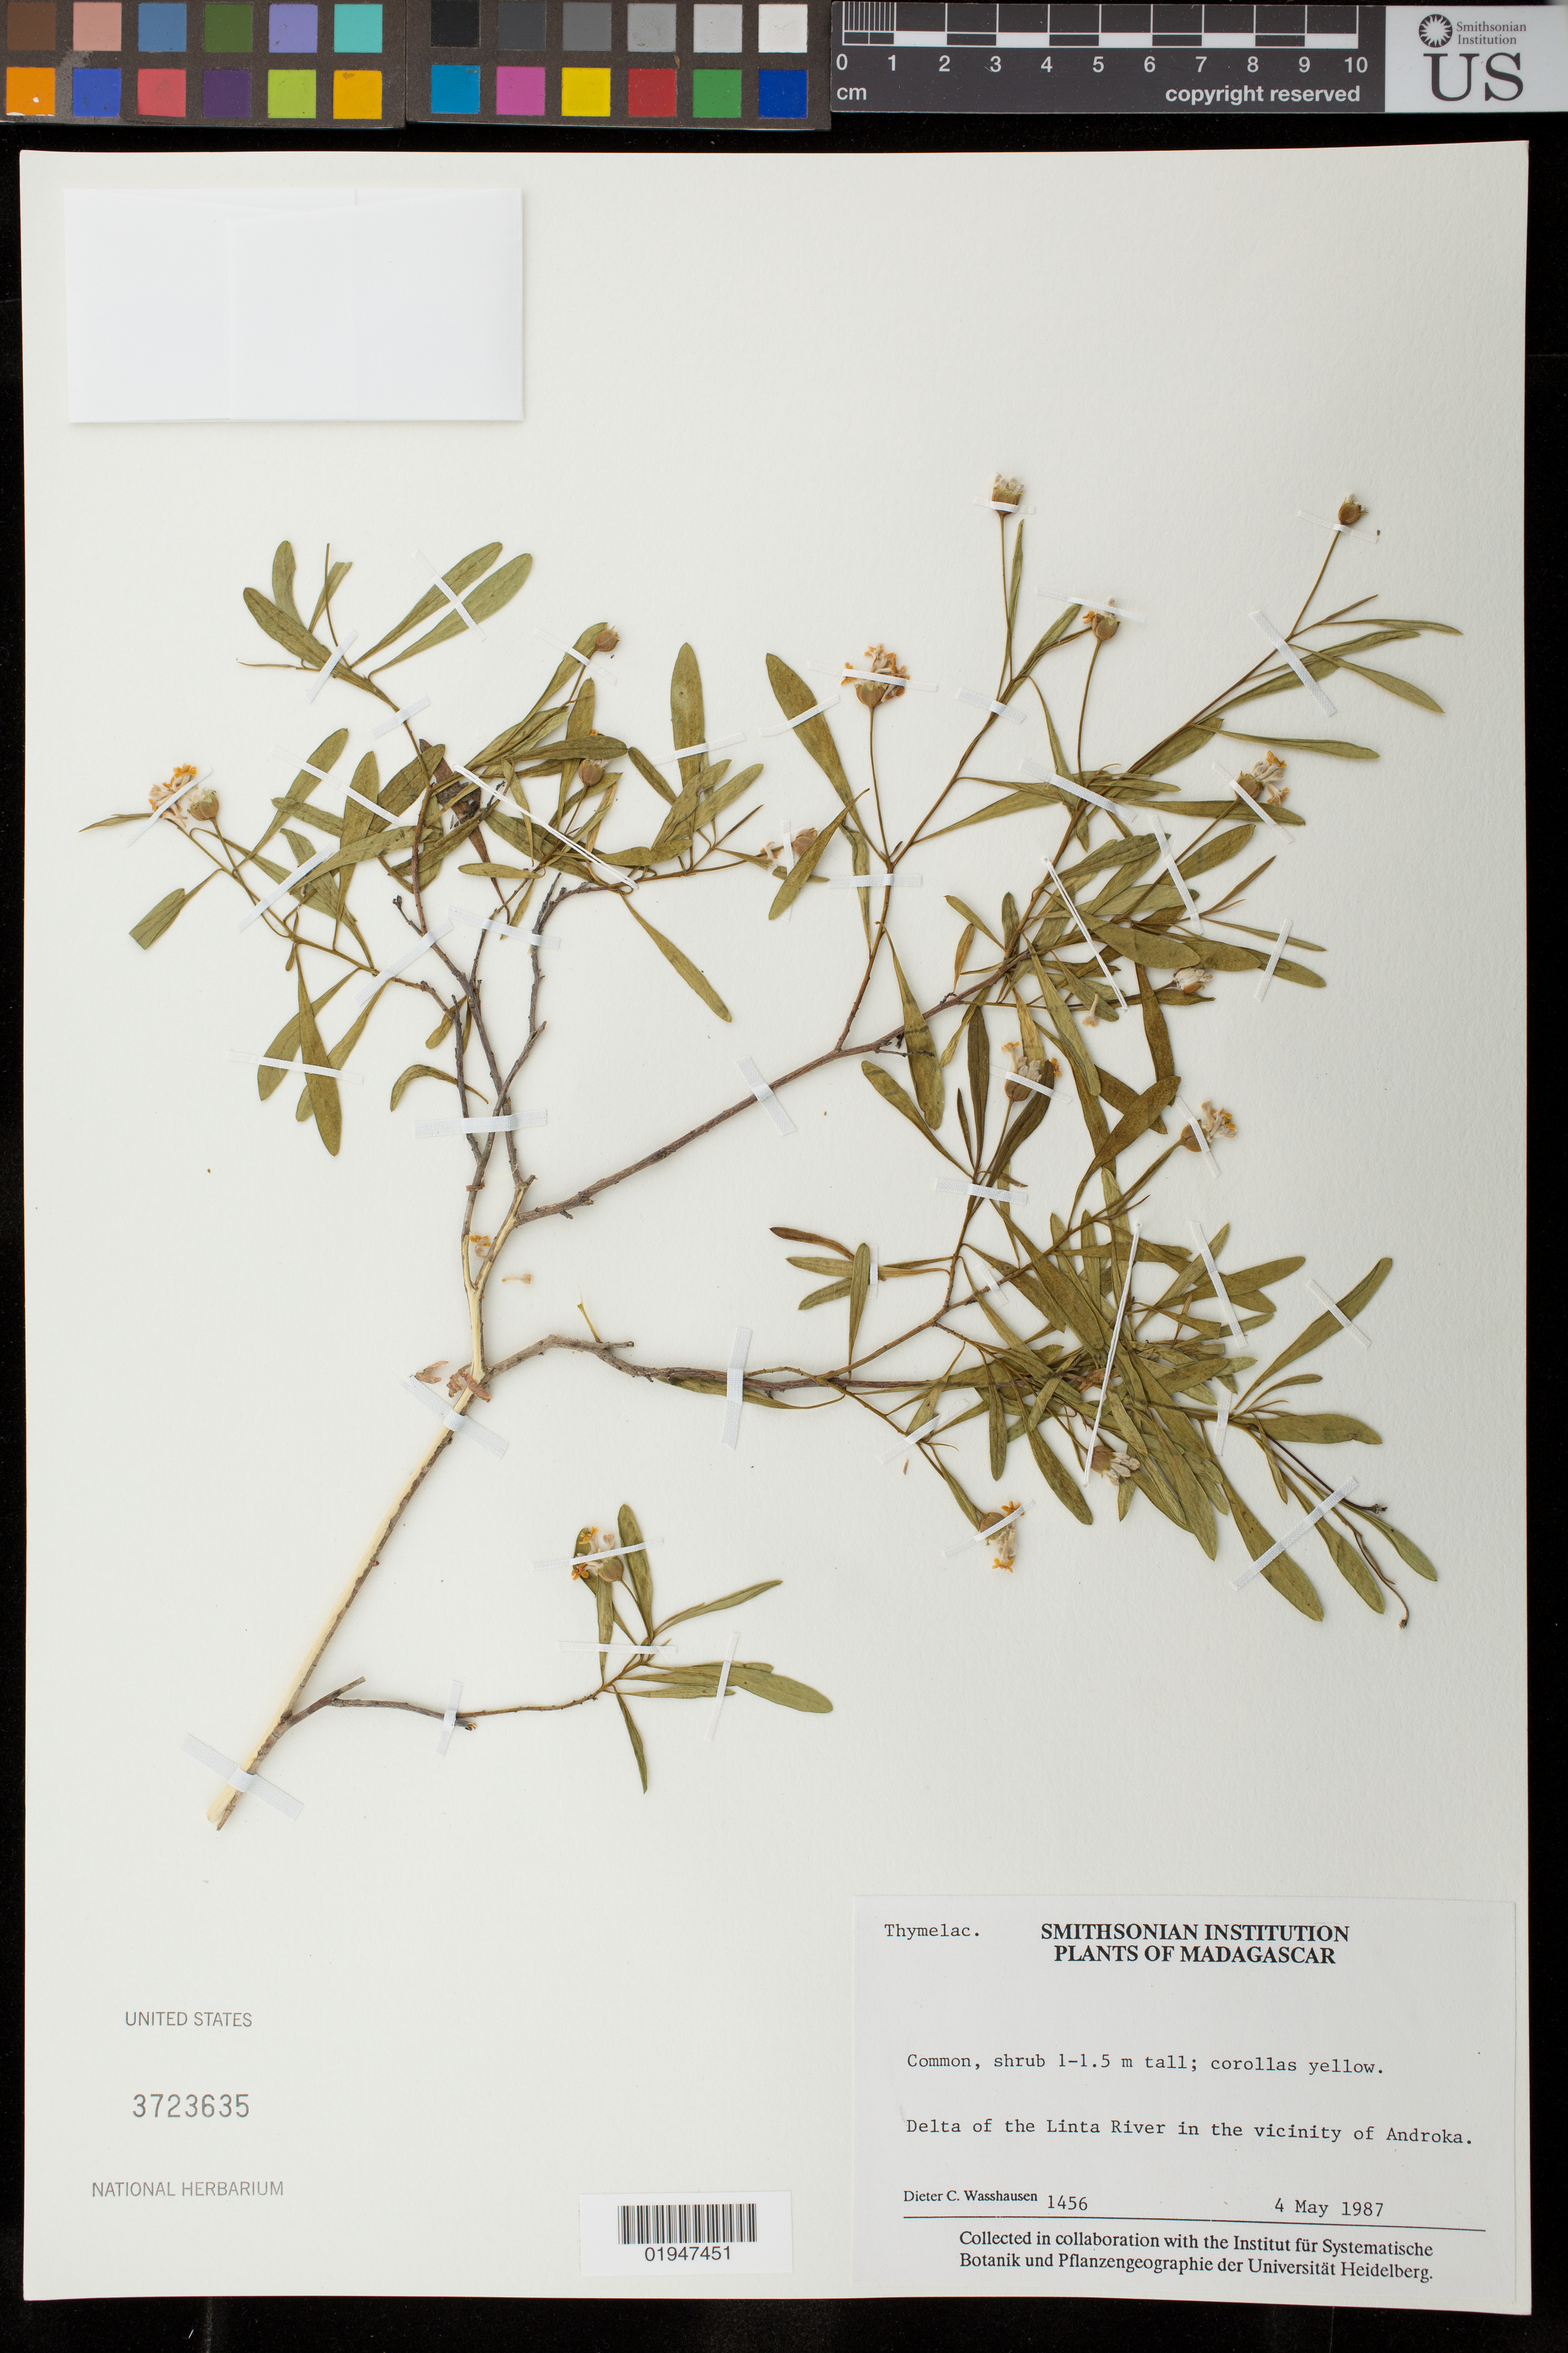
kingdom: Plantae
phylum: Tracheophyta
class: Magnoliopsida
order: Malvales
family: Thymelaeaceae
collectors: D. C. Wasshausen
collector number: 1456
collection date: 1987-05-04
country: Madagascar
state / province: Atsimo-Andrefana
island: Madagascar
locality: Delta of the Linta River in the vicinity of Androka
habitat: Common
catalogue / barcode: US 3723635